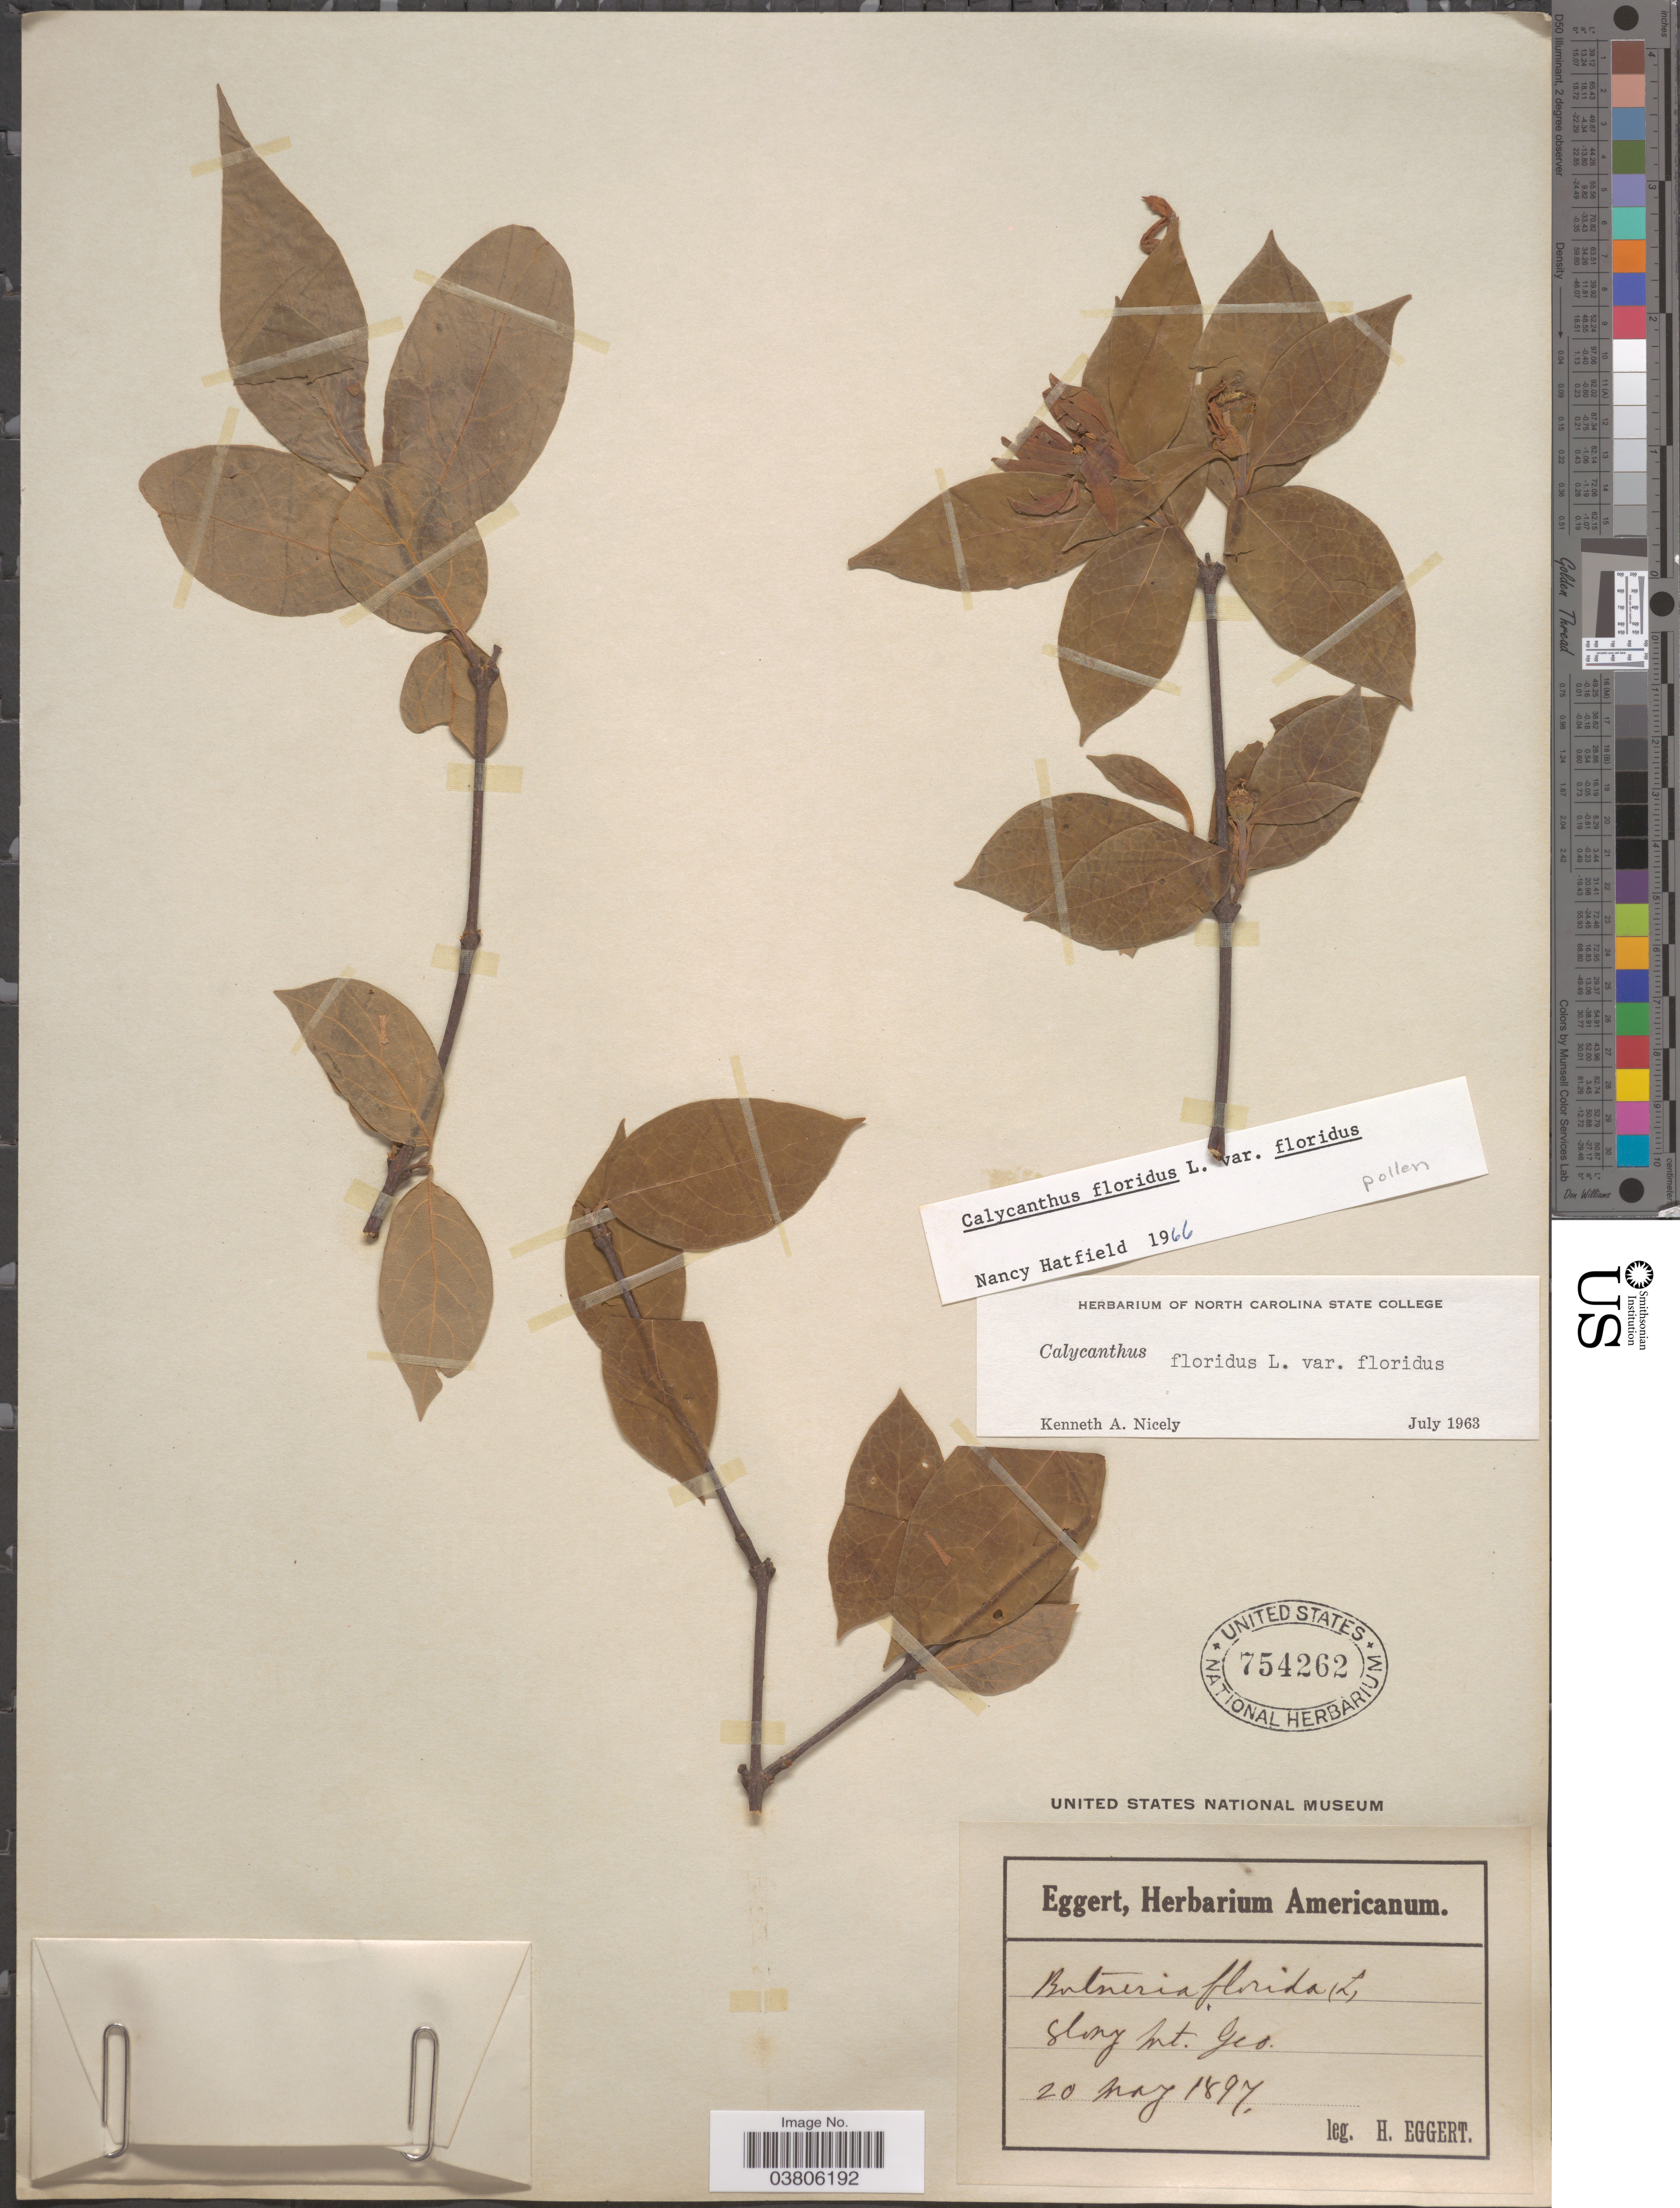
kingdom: Plantae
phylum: Tracheophyta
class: Magnoliopsida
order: Laurales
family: Calycanthaceae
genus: Calycanthus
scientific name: Calycanthus floridus var. floridus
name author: L.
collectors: H. Eggert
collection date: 1897-05-20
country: United States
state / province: Georgia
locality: Stony Mt.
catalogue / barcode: US 754262